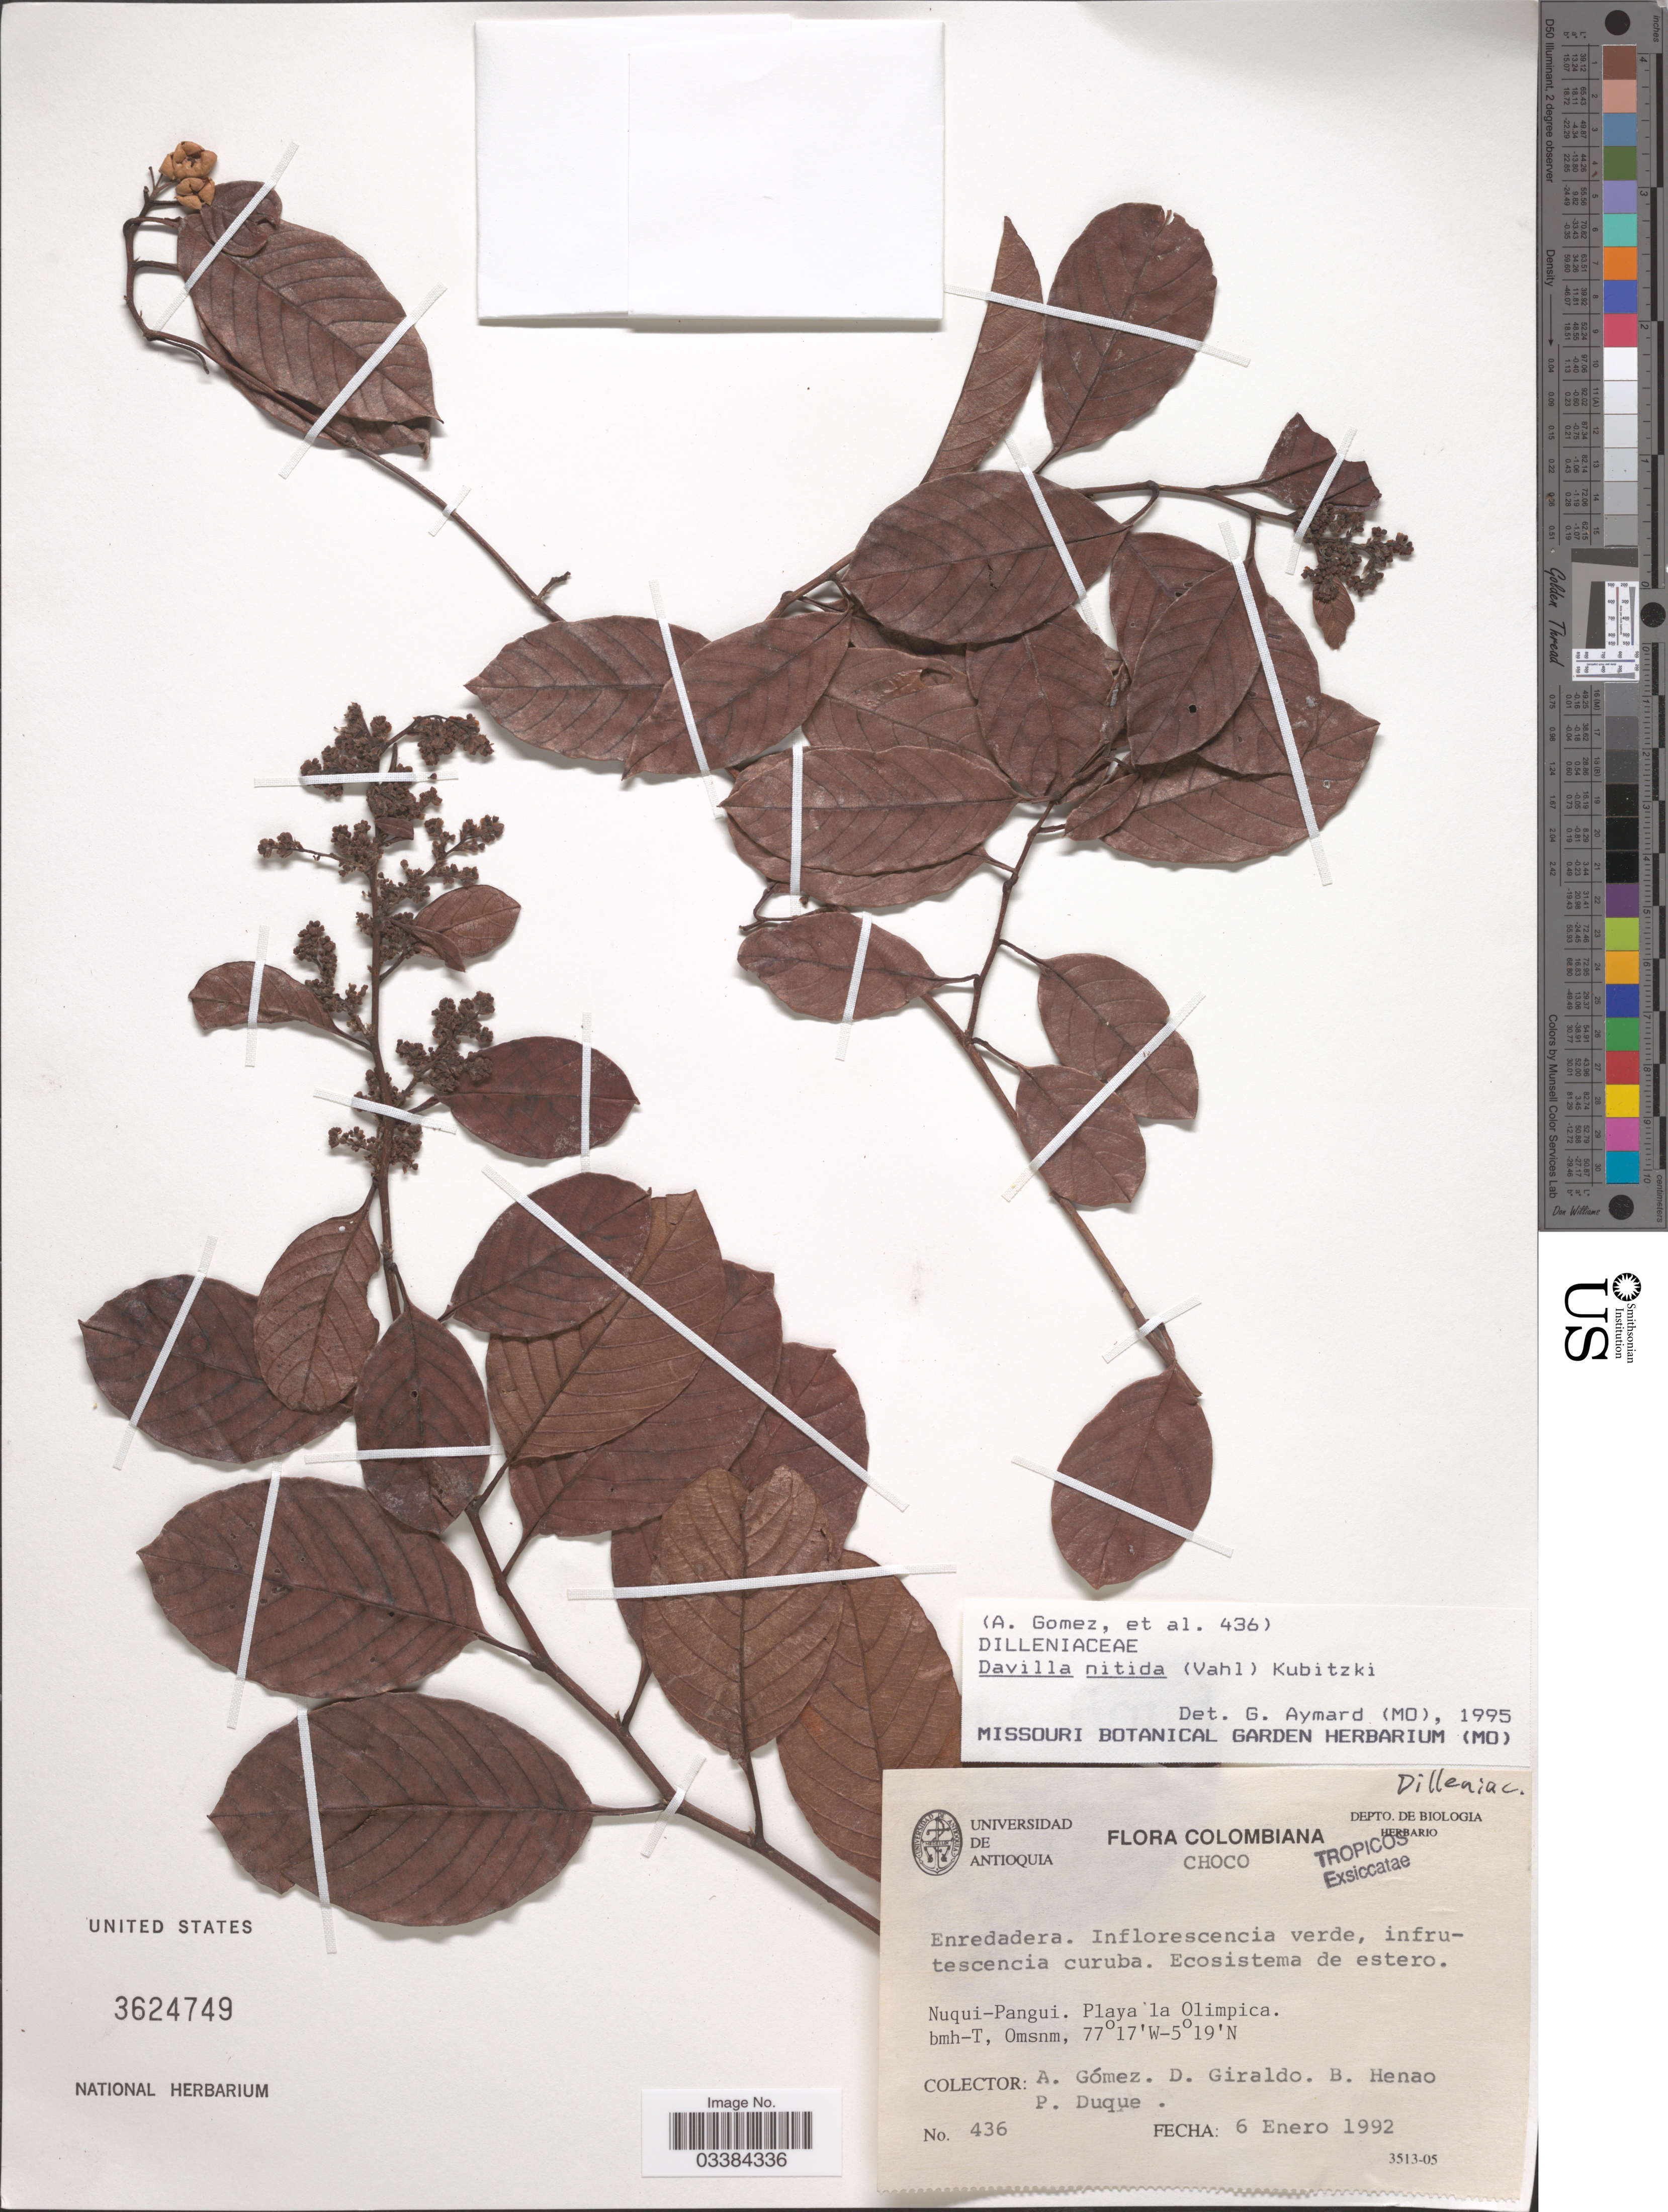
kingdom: Plantae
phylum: Tracheophyta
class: Magnoliopsida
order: Dilleniales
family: Dilleniaceae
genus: Davilla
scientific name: Davilla nitida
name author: (Vahl) Kubitzki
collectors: A. Gómez, D. Giraldo, B. Henao & P. Duque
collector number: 436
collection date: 1992-01-06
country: Colombia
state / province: Chocó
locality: Nuqui-Pangui. Playa la Olimpica. bmh-T, Omsnm.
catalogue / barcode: US 3624749